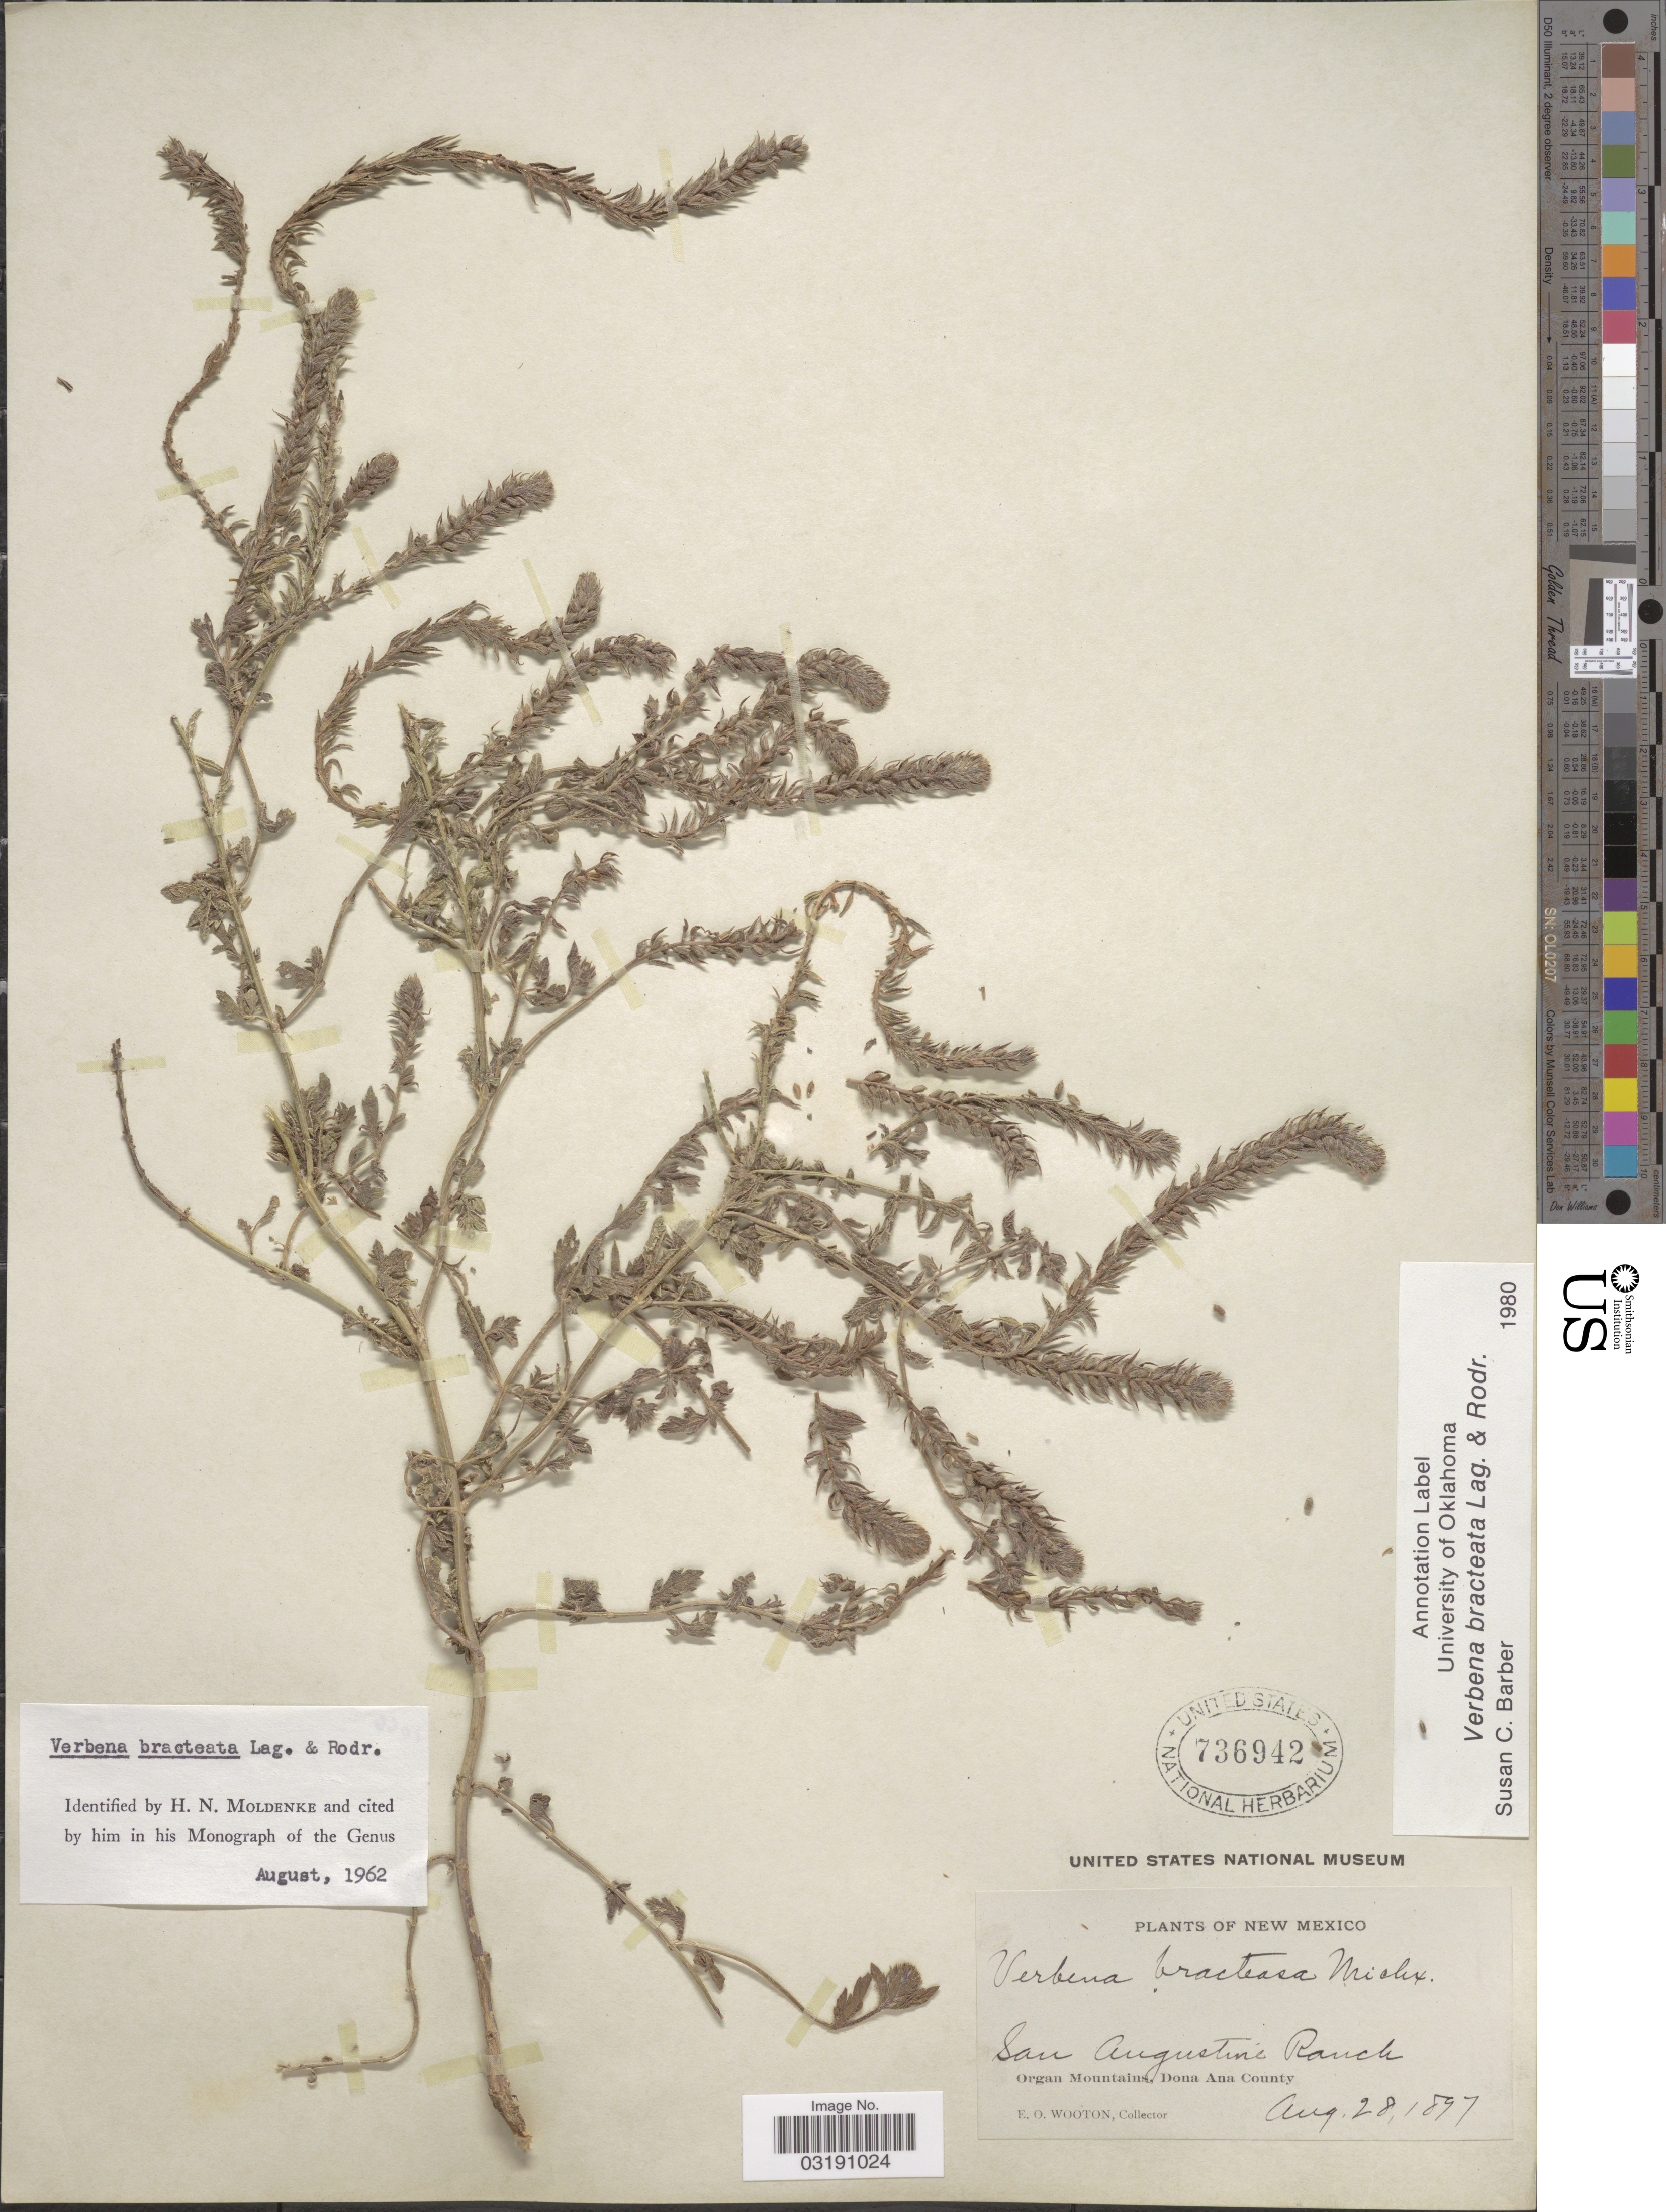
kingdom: Plantae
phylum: Tracheophyta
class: Magnoliopsida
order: Lamiales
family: Verbenaceae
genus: Verbena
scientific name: Verbena bracteata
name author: Cav. ex Lag. & Rodr.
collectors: E. O. Wooton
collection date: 1897-08-28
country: United States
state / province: New Mexico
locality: San Augustine Ranch. Organ Mountains, Dona Ana County.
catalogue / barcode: US 736942